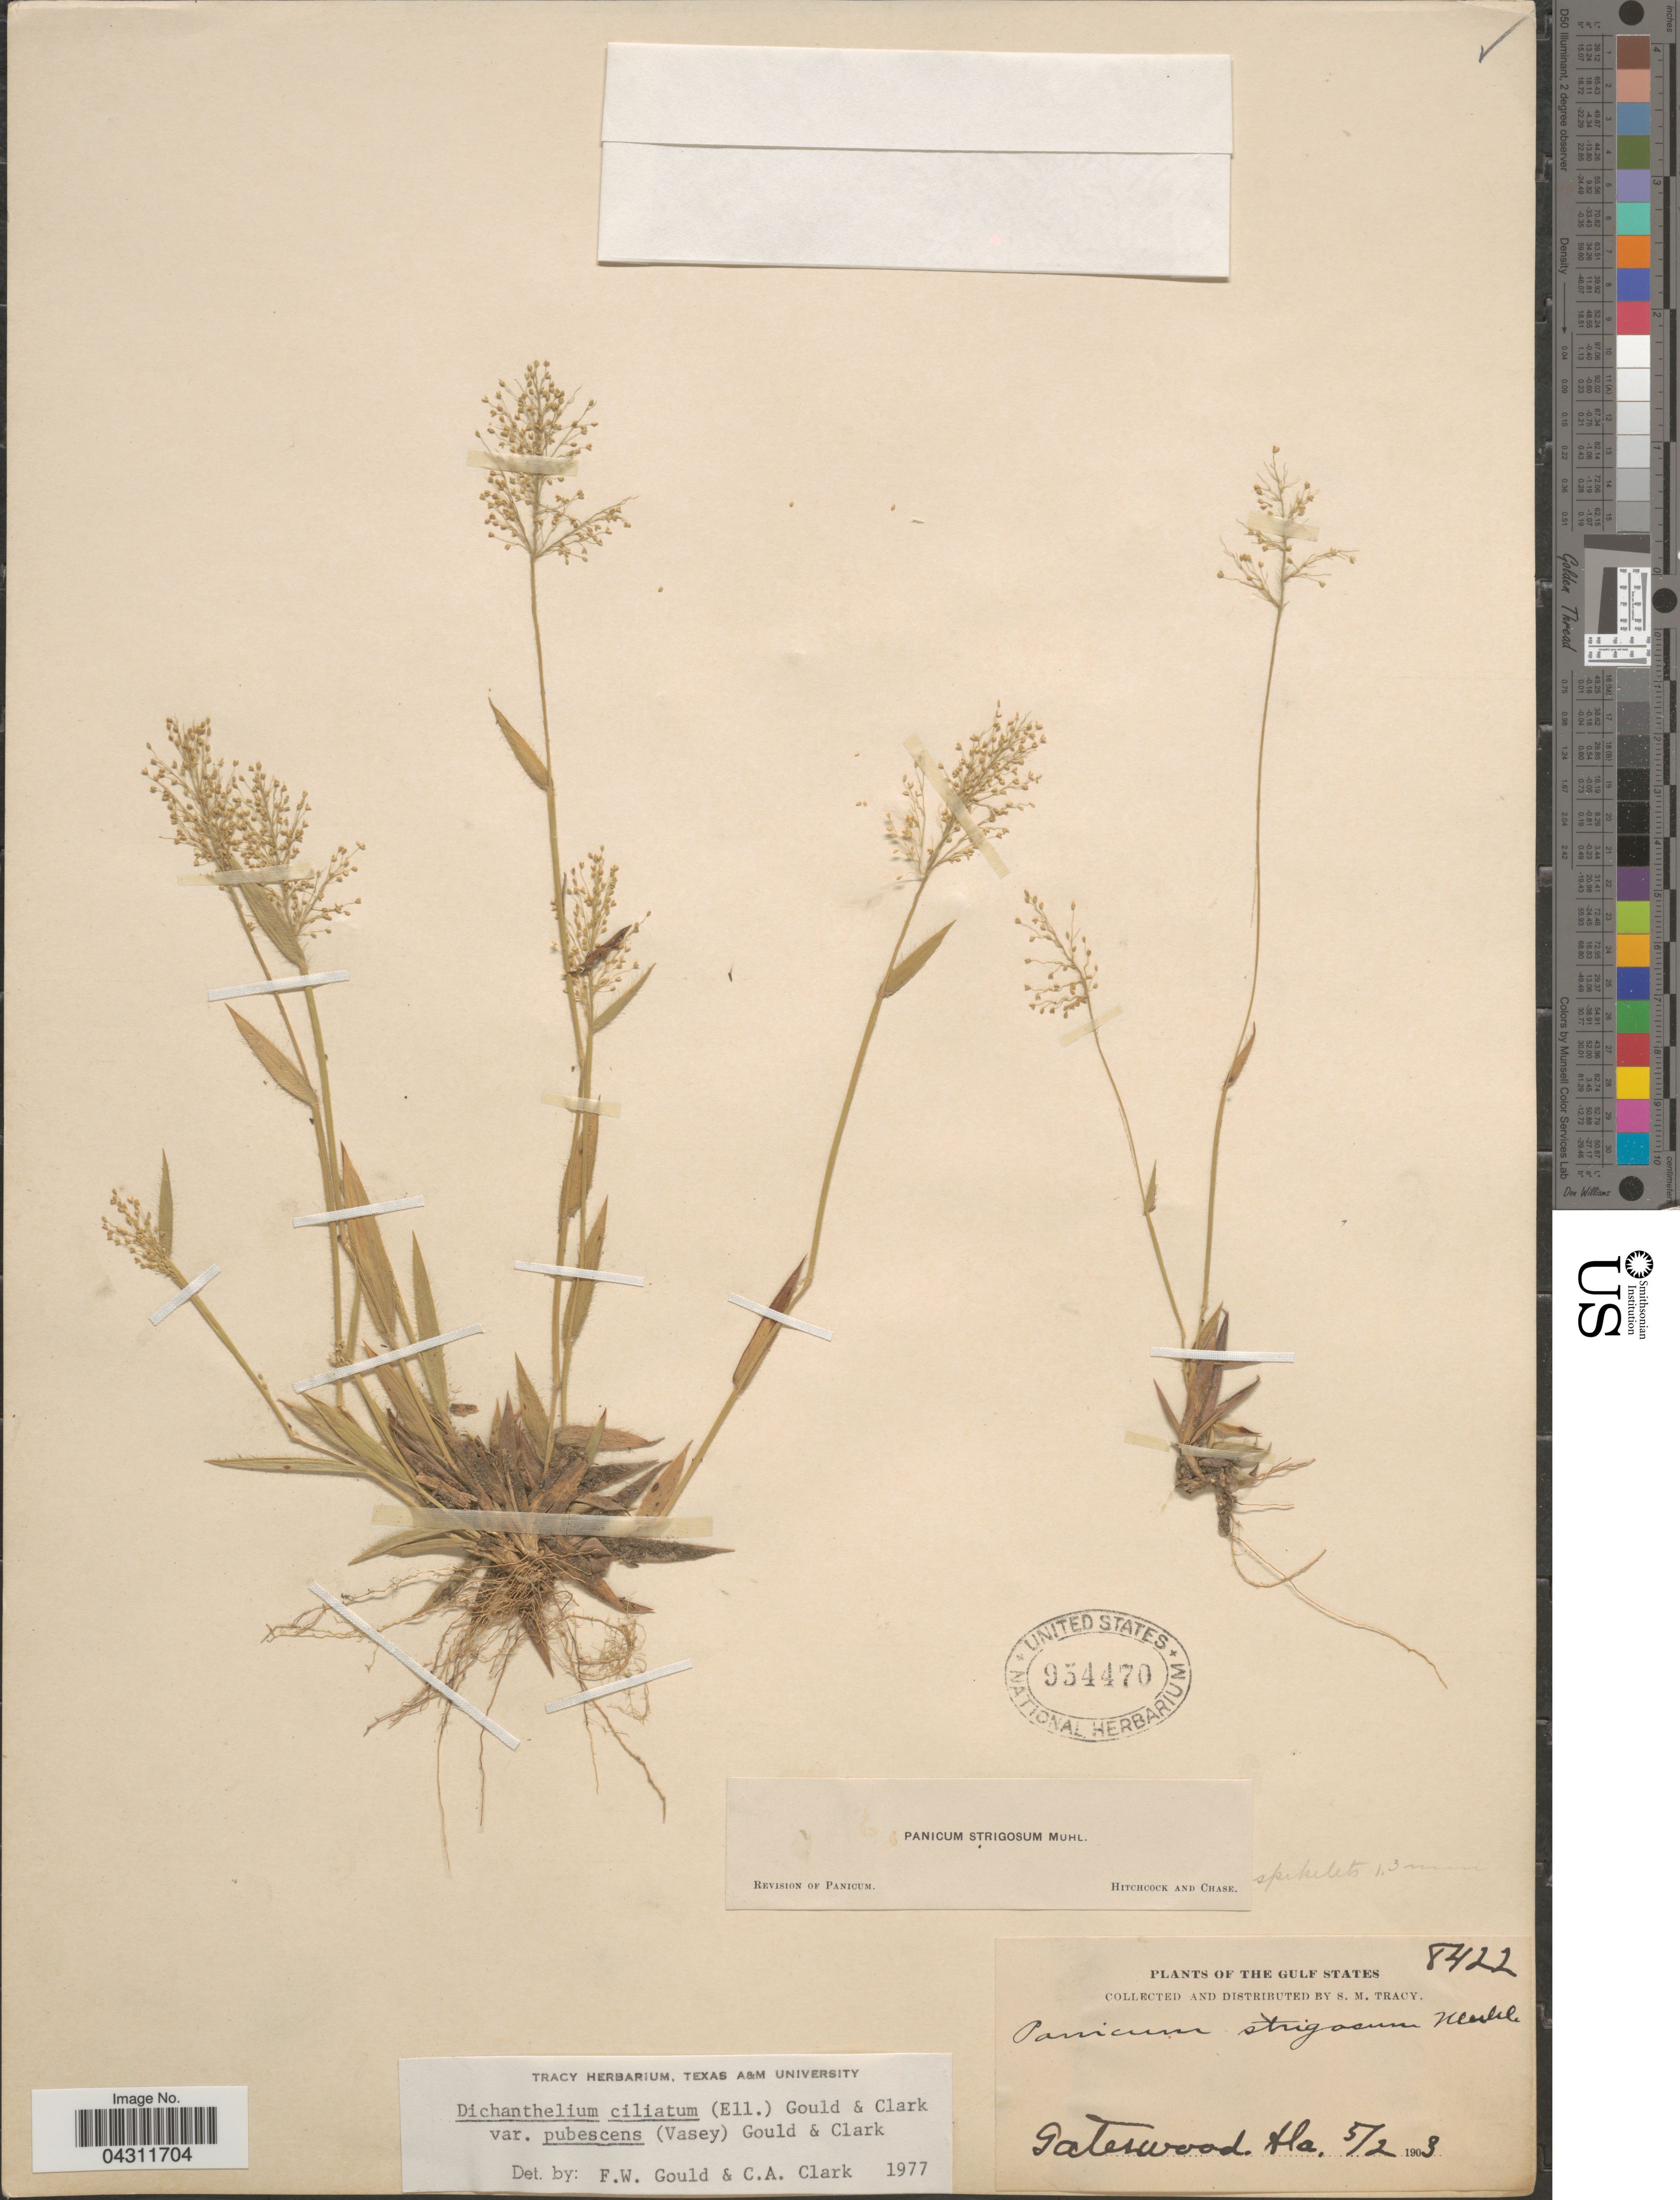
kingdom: Plantae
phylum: Tracheophyta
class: Liliopsida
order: Poales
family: Poaceae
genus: Dichanthelium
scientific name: Dichanthelium strigosum var. glabrescens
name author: (Griseb.) Freckmann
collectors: S. M. Tracy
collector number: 8422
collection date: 1903-05-02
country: United States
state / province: Alabama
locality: The Gulf States. Gateswood.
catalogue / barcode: US 954470